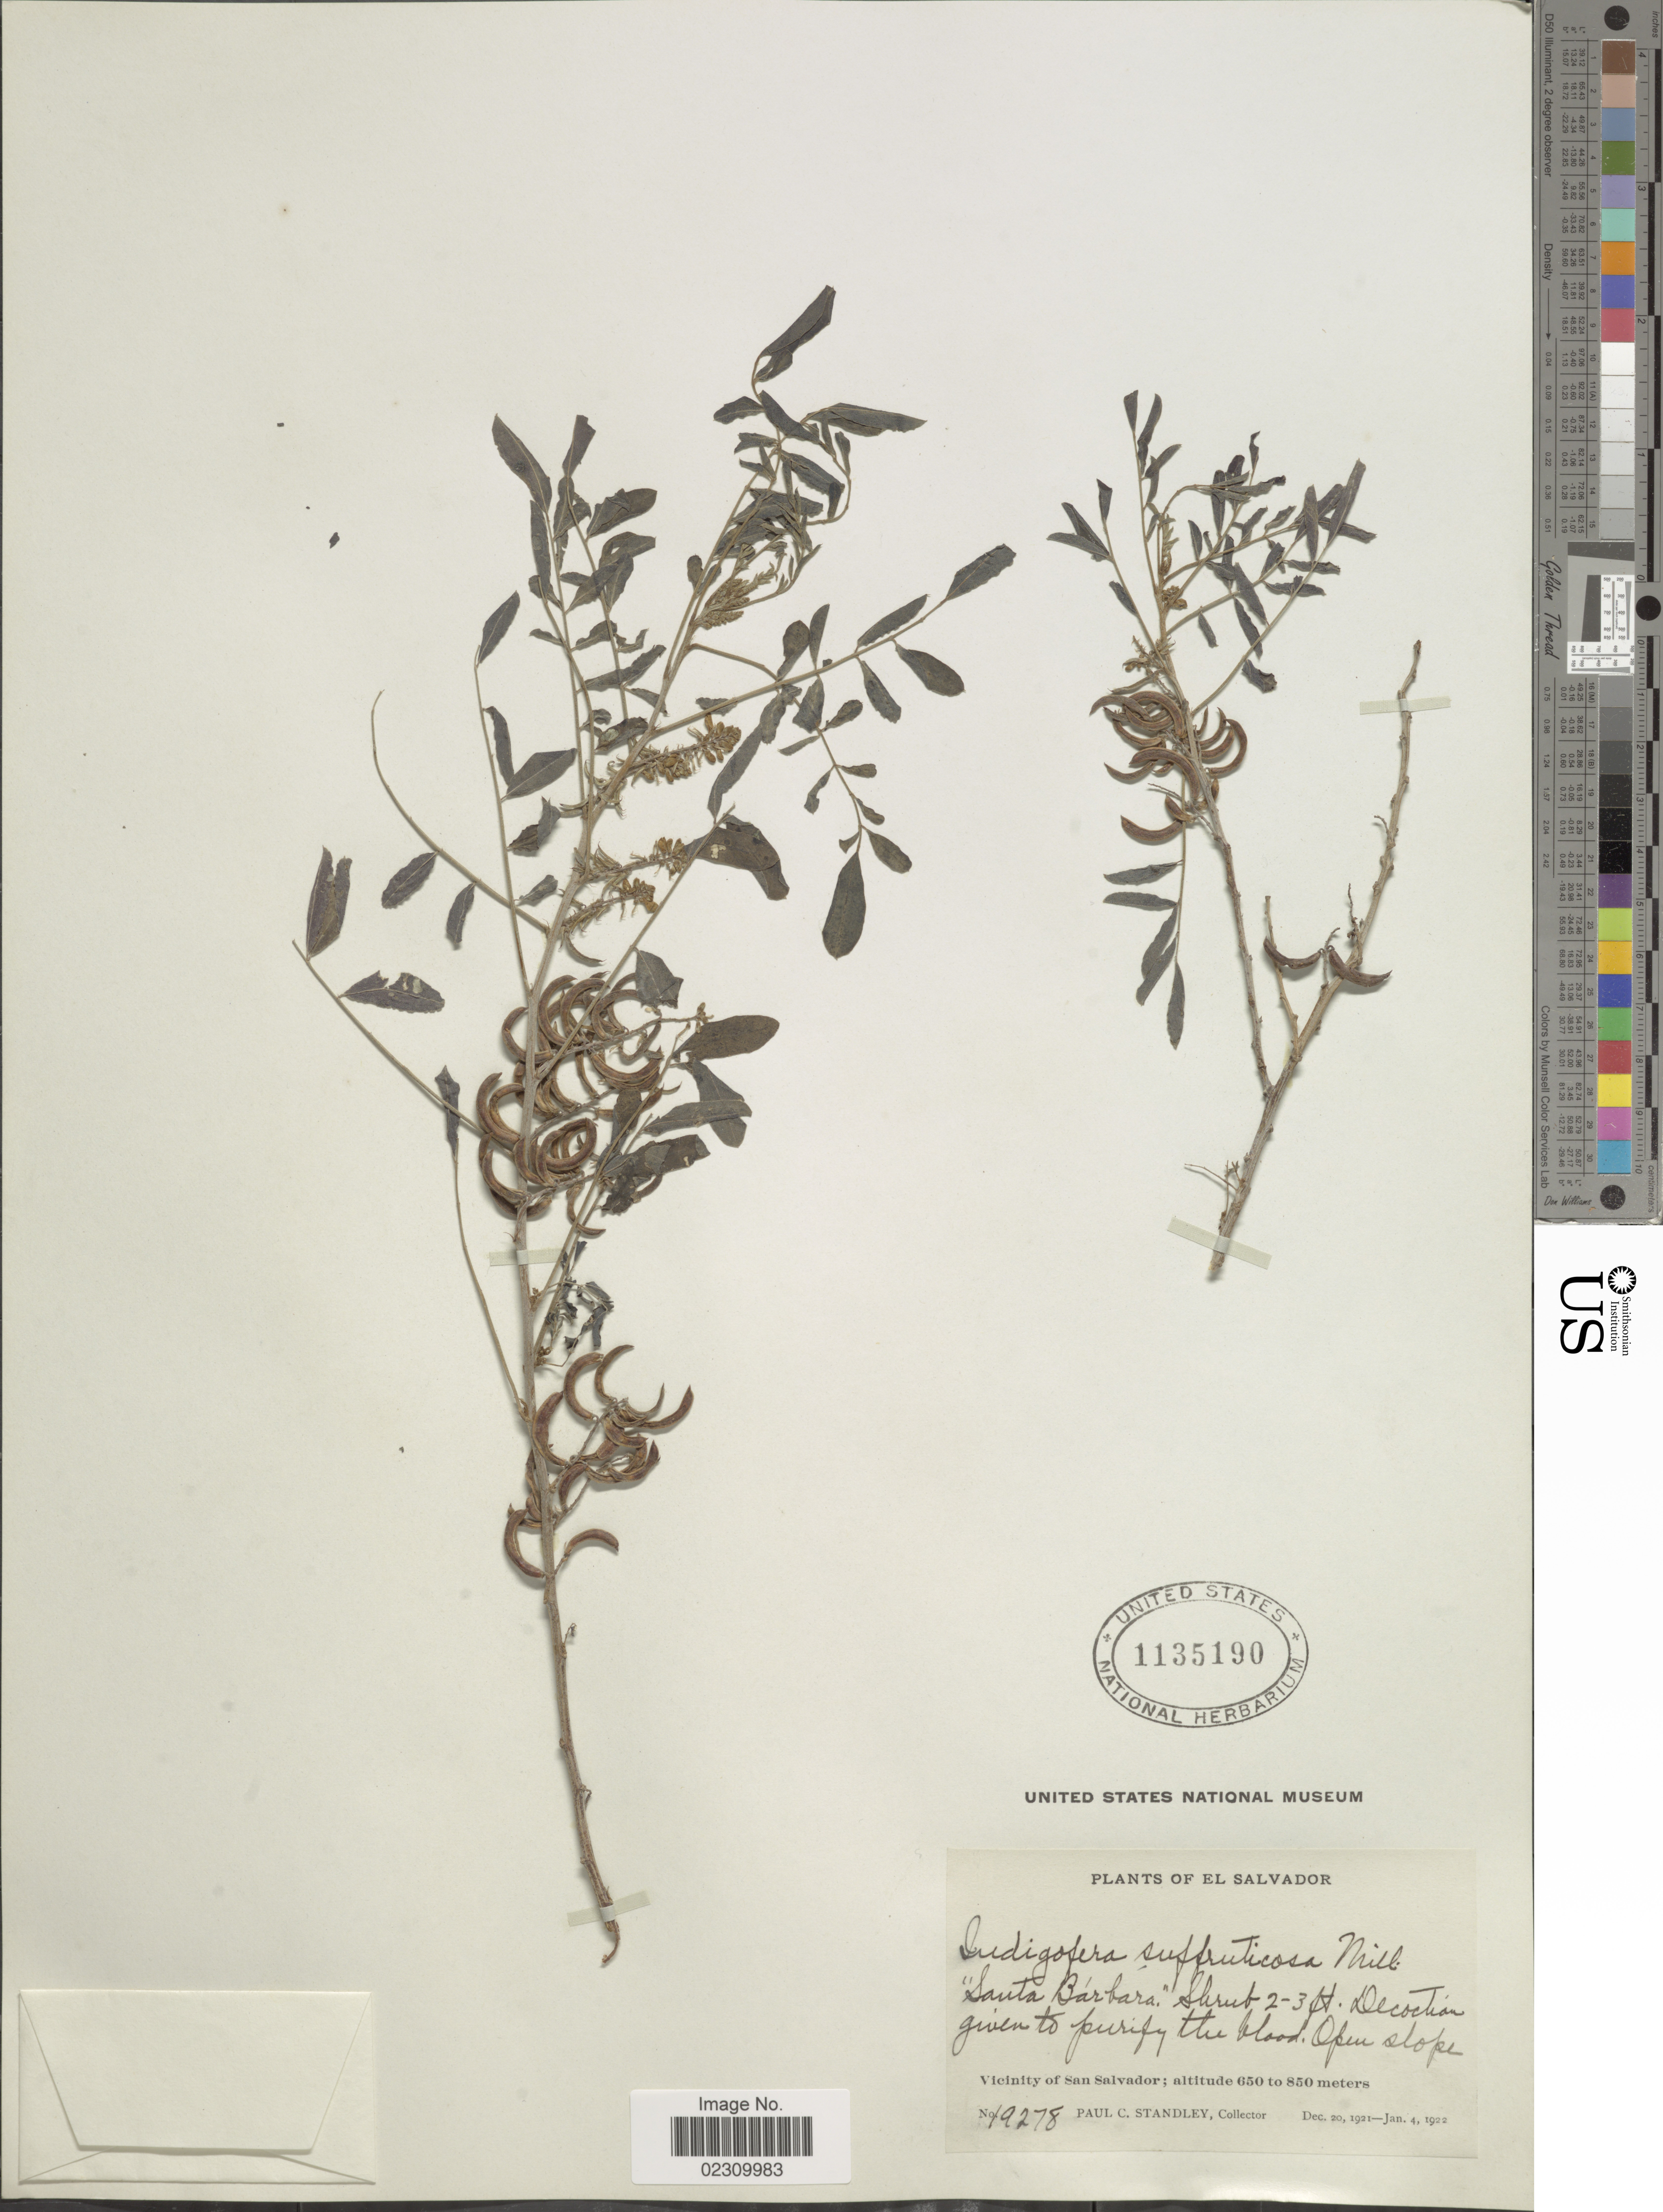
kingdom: Plantae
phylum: Tracheophyta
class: Magnoliopsida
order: Fabales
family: Fabaceae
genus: Indigofera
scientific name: Indigofera suffruticosa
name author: Mill.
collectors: P. C. Standley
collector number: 19278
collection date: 1921-12-20/1922-01-04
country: El Salvador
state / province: San Salvador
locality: Santa Barbara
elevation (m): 650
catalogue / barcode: US 1135190